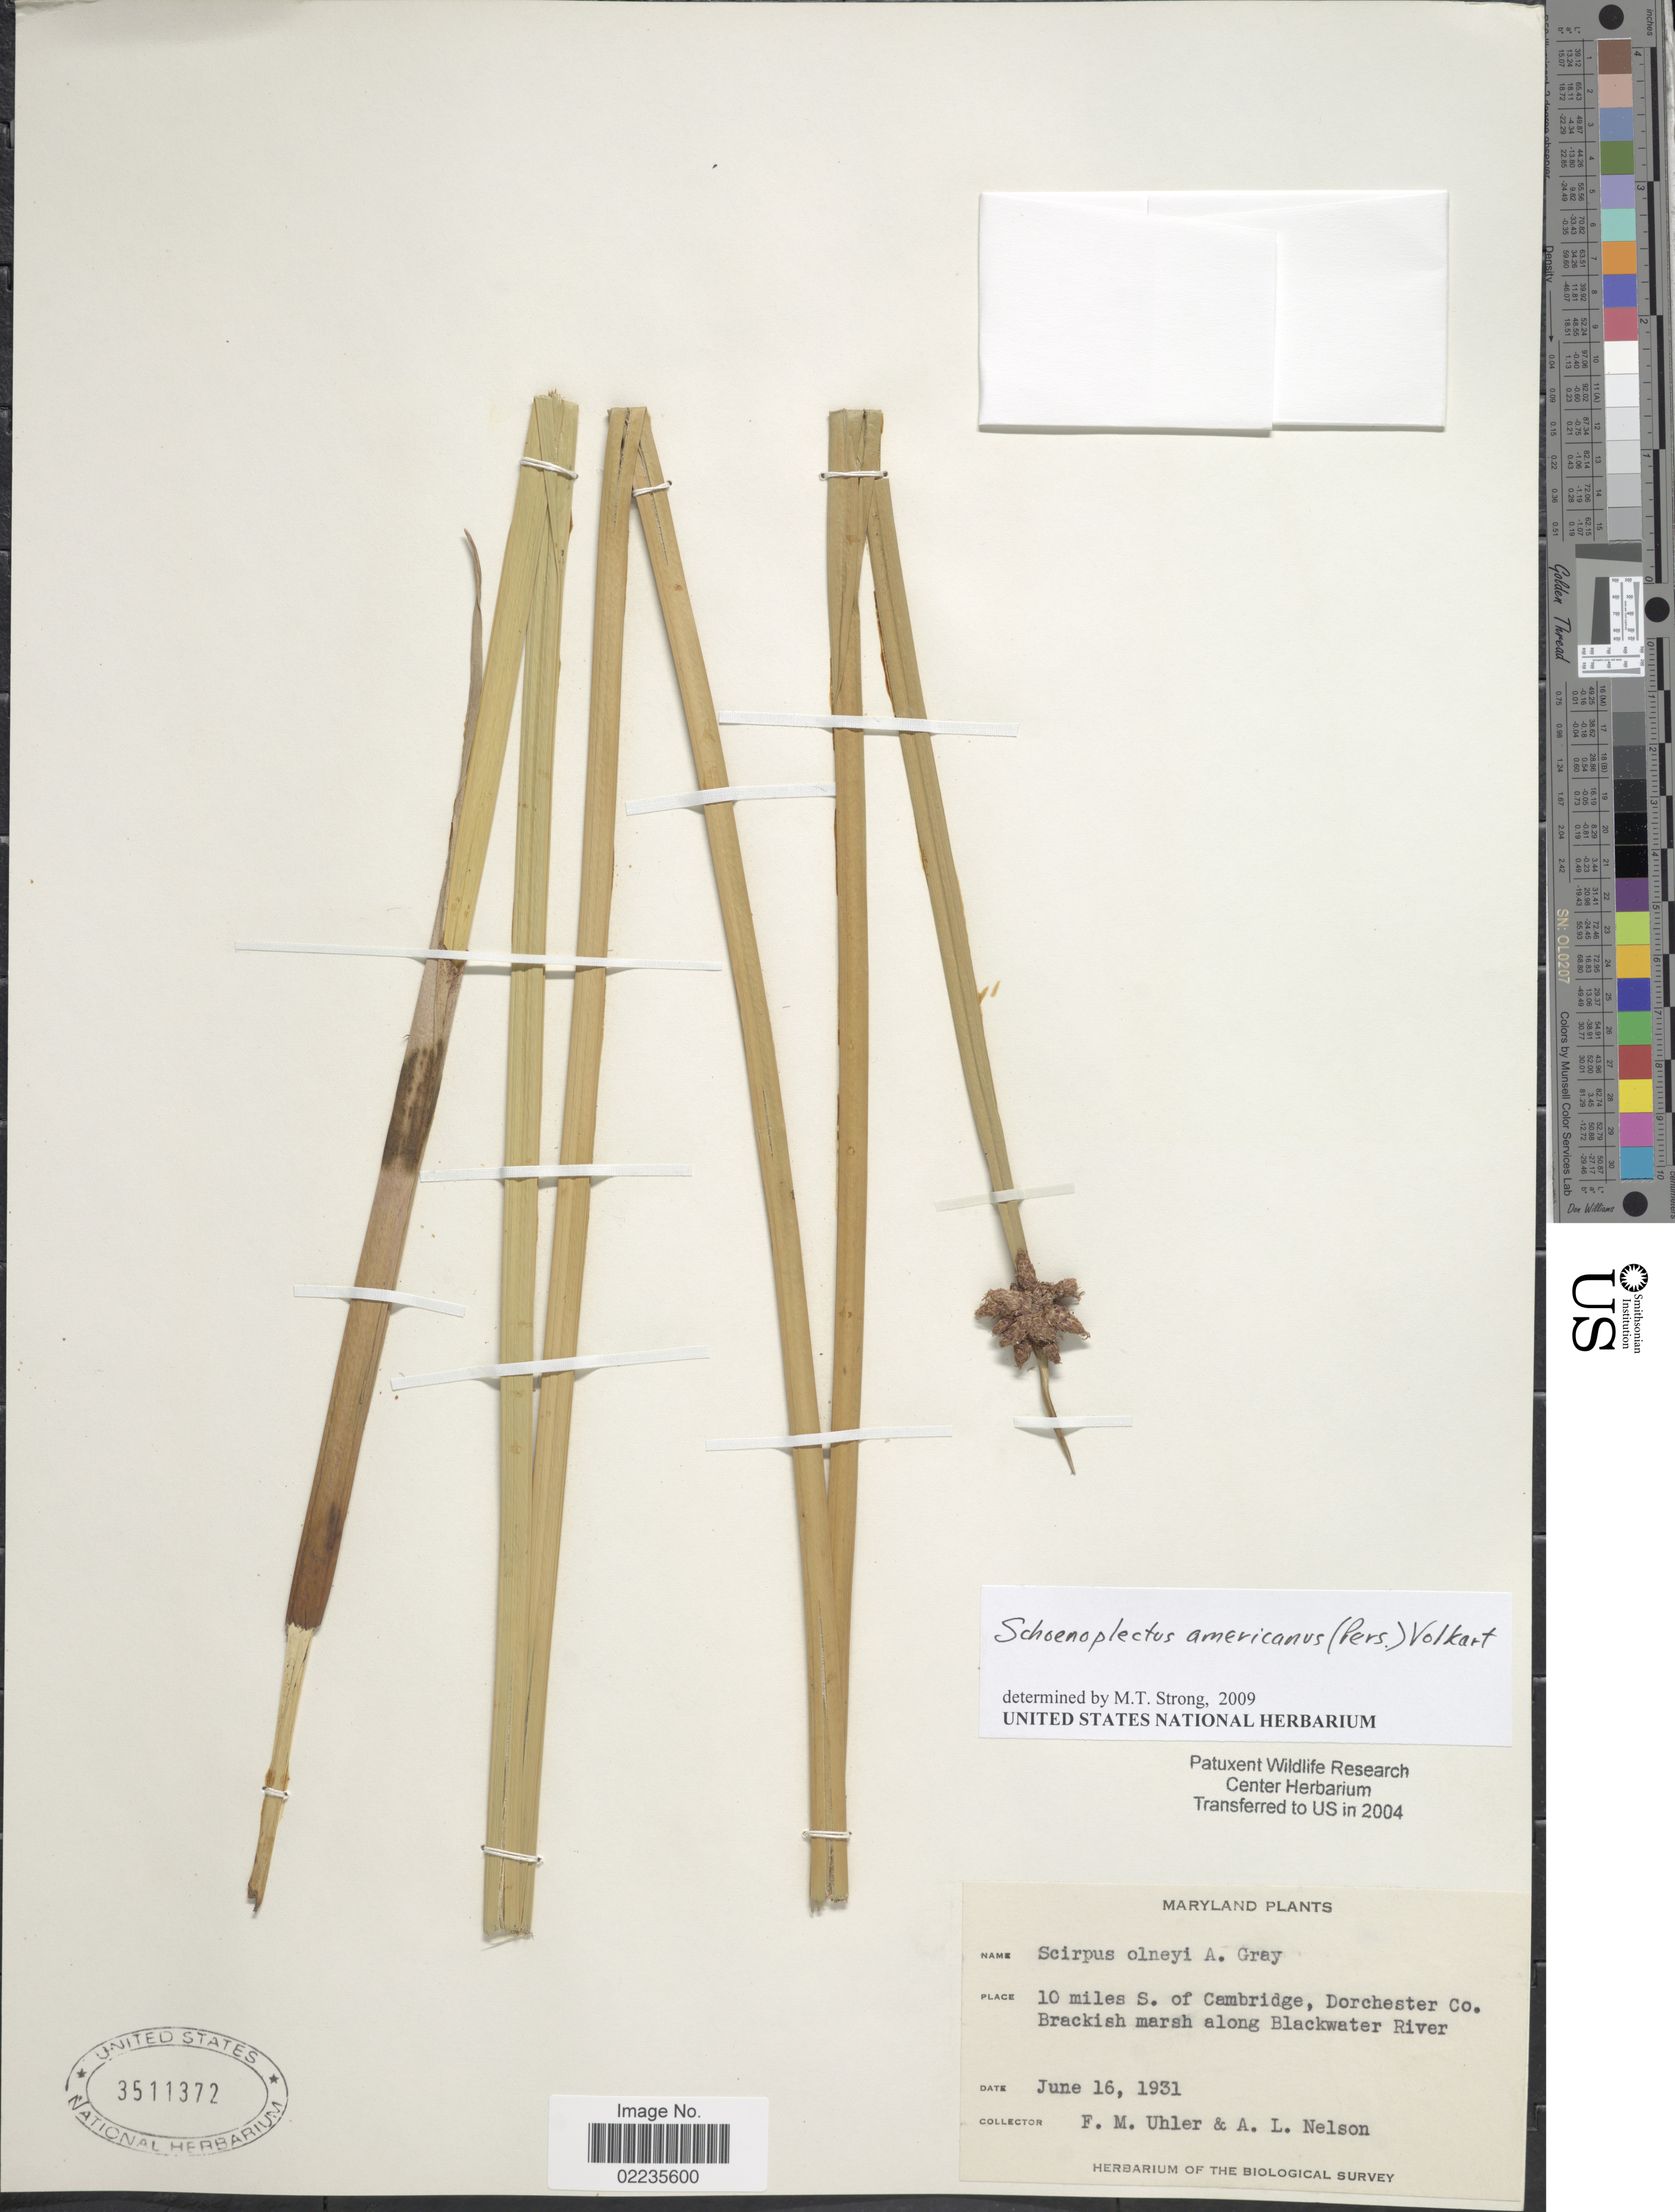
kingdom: Plantae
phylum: Tracheophyta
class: Liliopsida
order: Poales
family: Cyperaceae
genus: Schoenoplectus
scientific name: Schoenoplectus americanus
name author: (Pers.) Volkart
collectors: F. M. Uhler & A. L. Nelson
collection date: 1931-06-16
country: United States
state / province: Maryland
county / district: Dorchester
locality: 10 miles S. of Cambridge, Dorchester Co., Brackish marsh along Blackwater River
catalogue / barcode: US 3511372